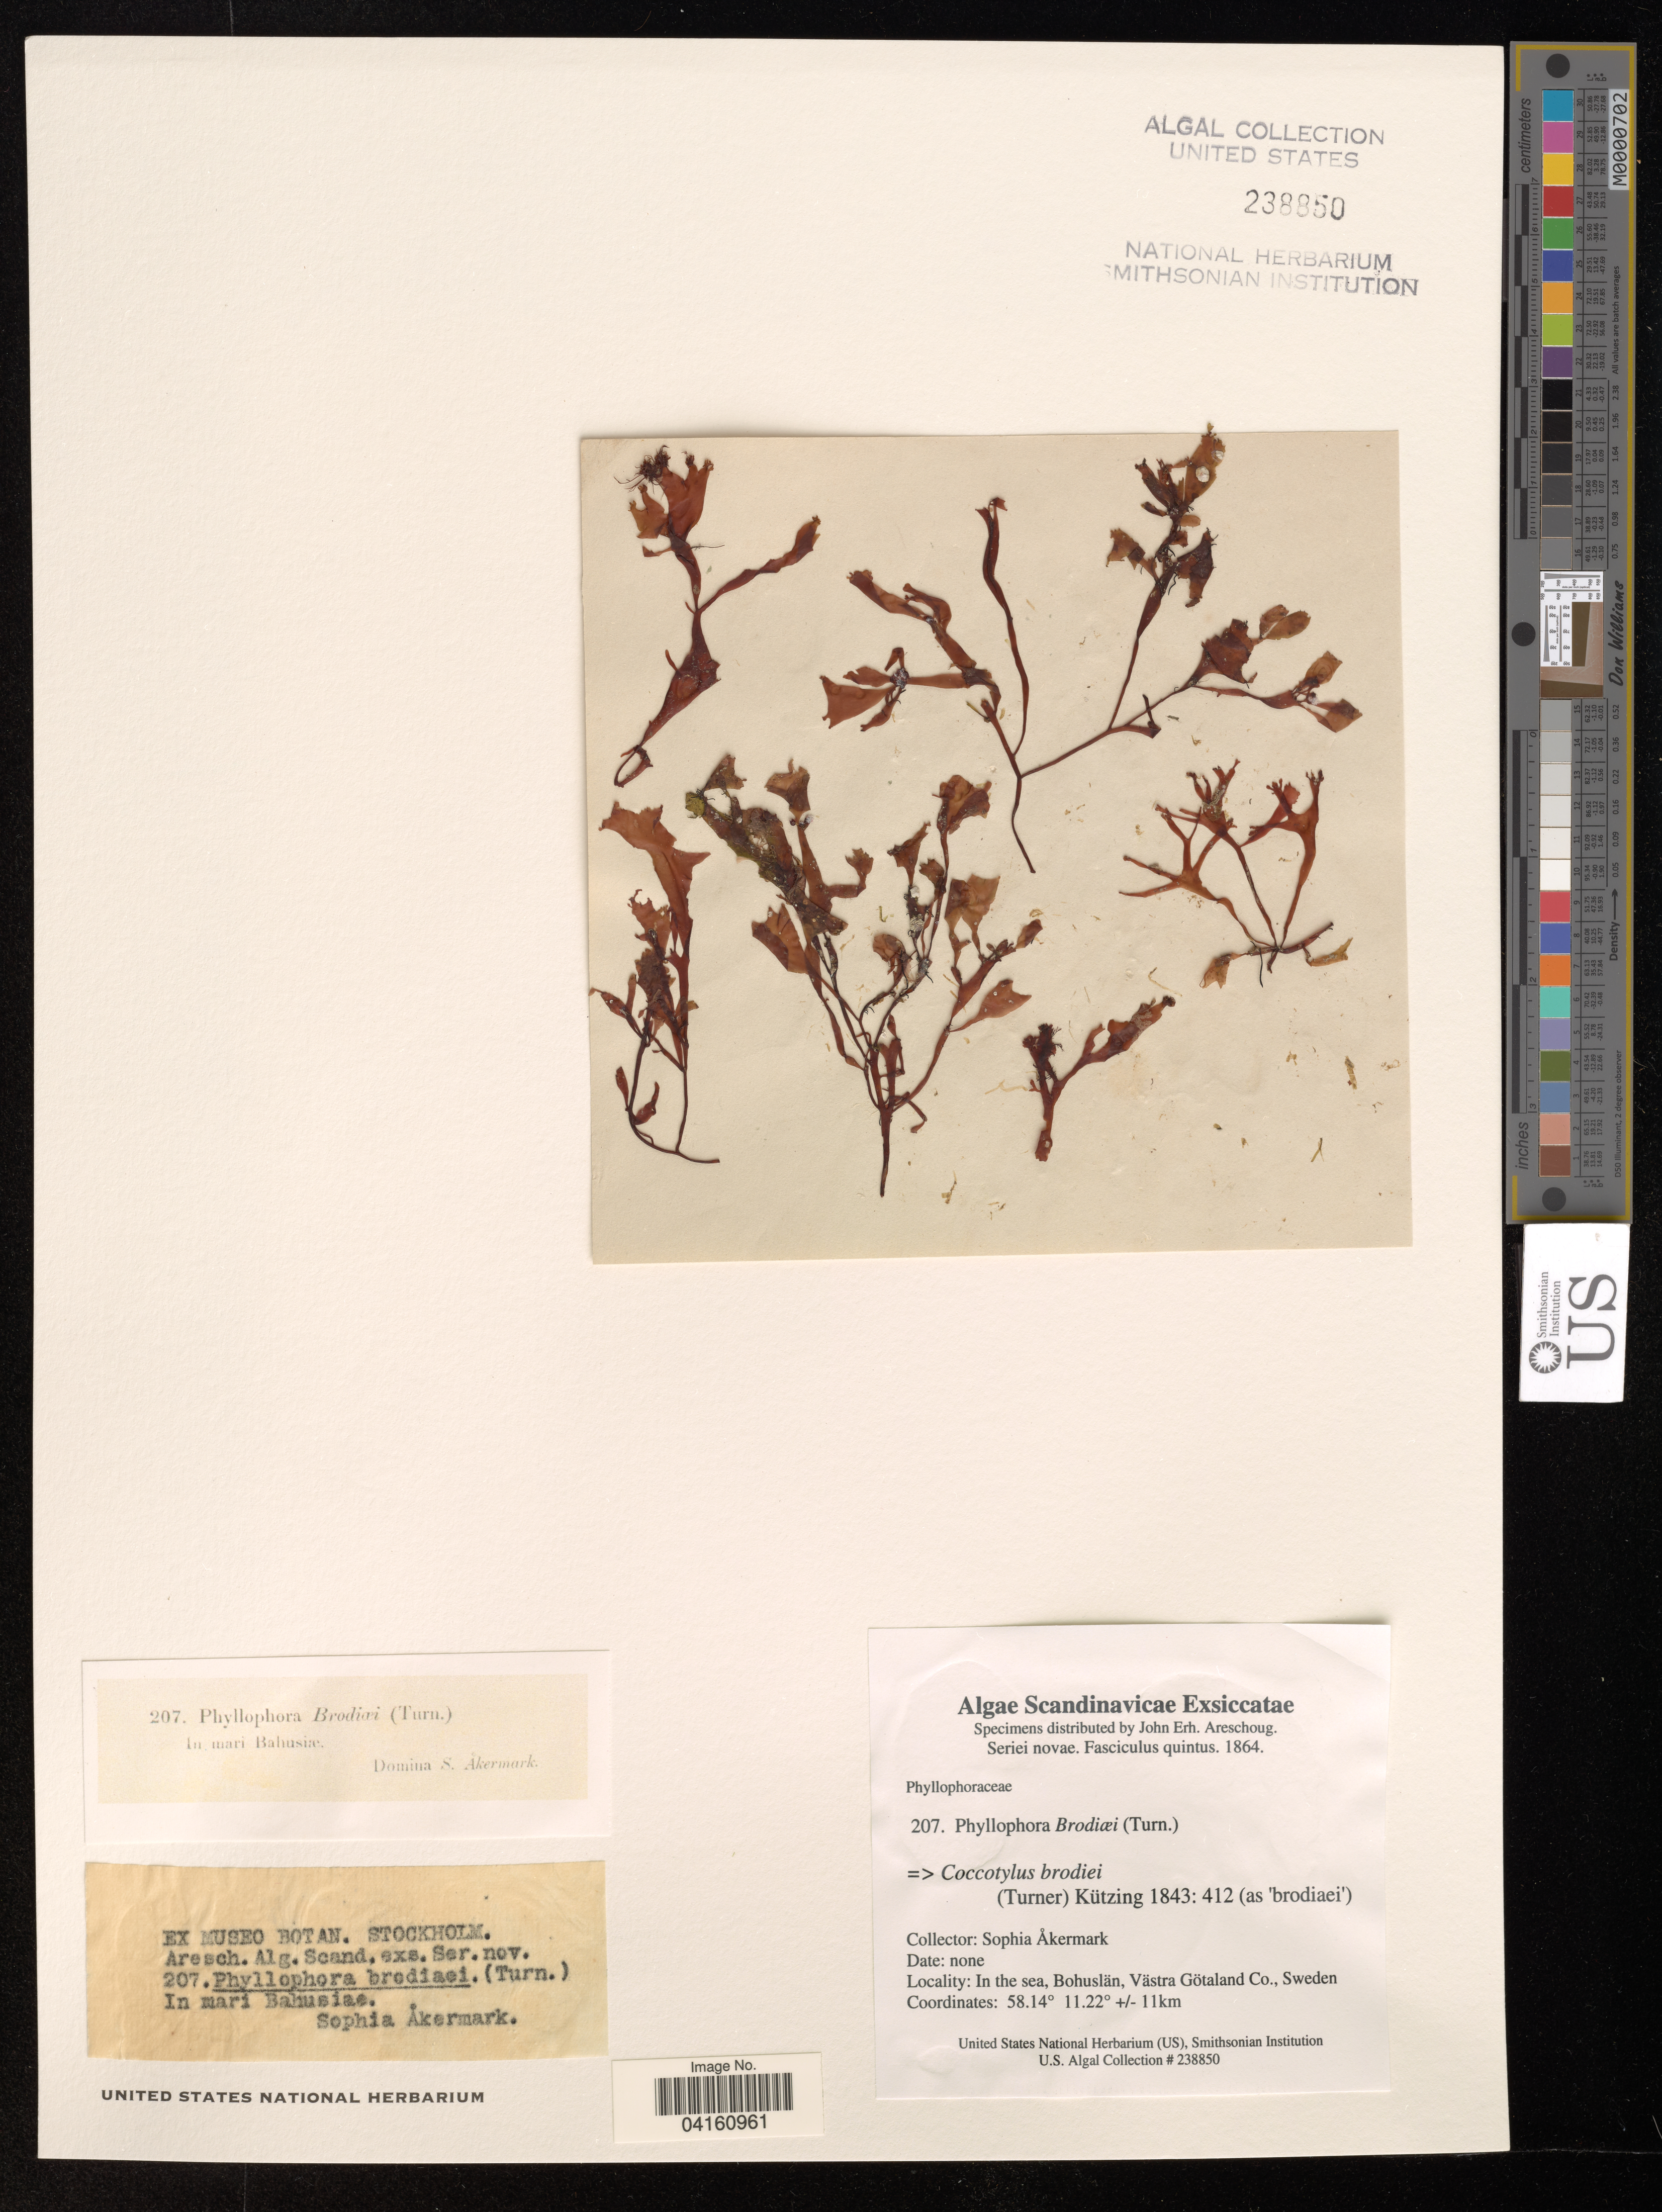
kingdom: Plantae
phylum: Rhodophyta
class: Florideophyceae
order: Gigartinales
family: Phyllophoraceae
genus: Coccotylus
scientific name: Coccotylus brodiei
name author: (Turner) Kützing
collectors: S. Akermark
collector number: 207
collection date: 1864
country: Sweden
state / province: Västra Götaland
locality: In sea. Bohuslan.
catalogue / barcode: US 238850